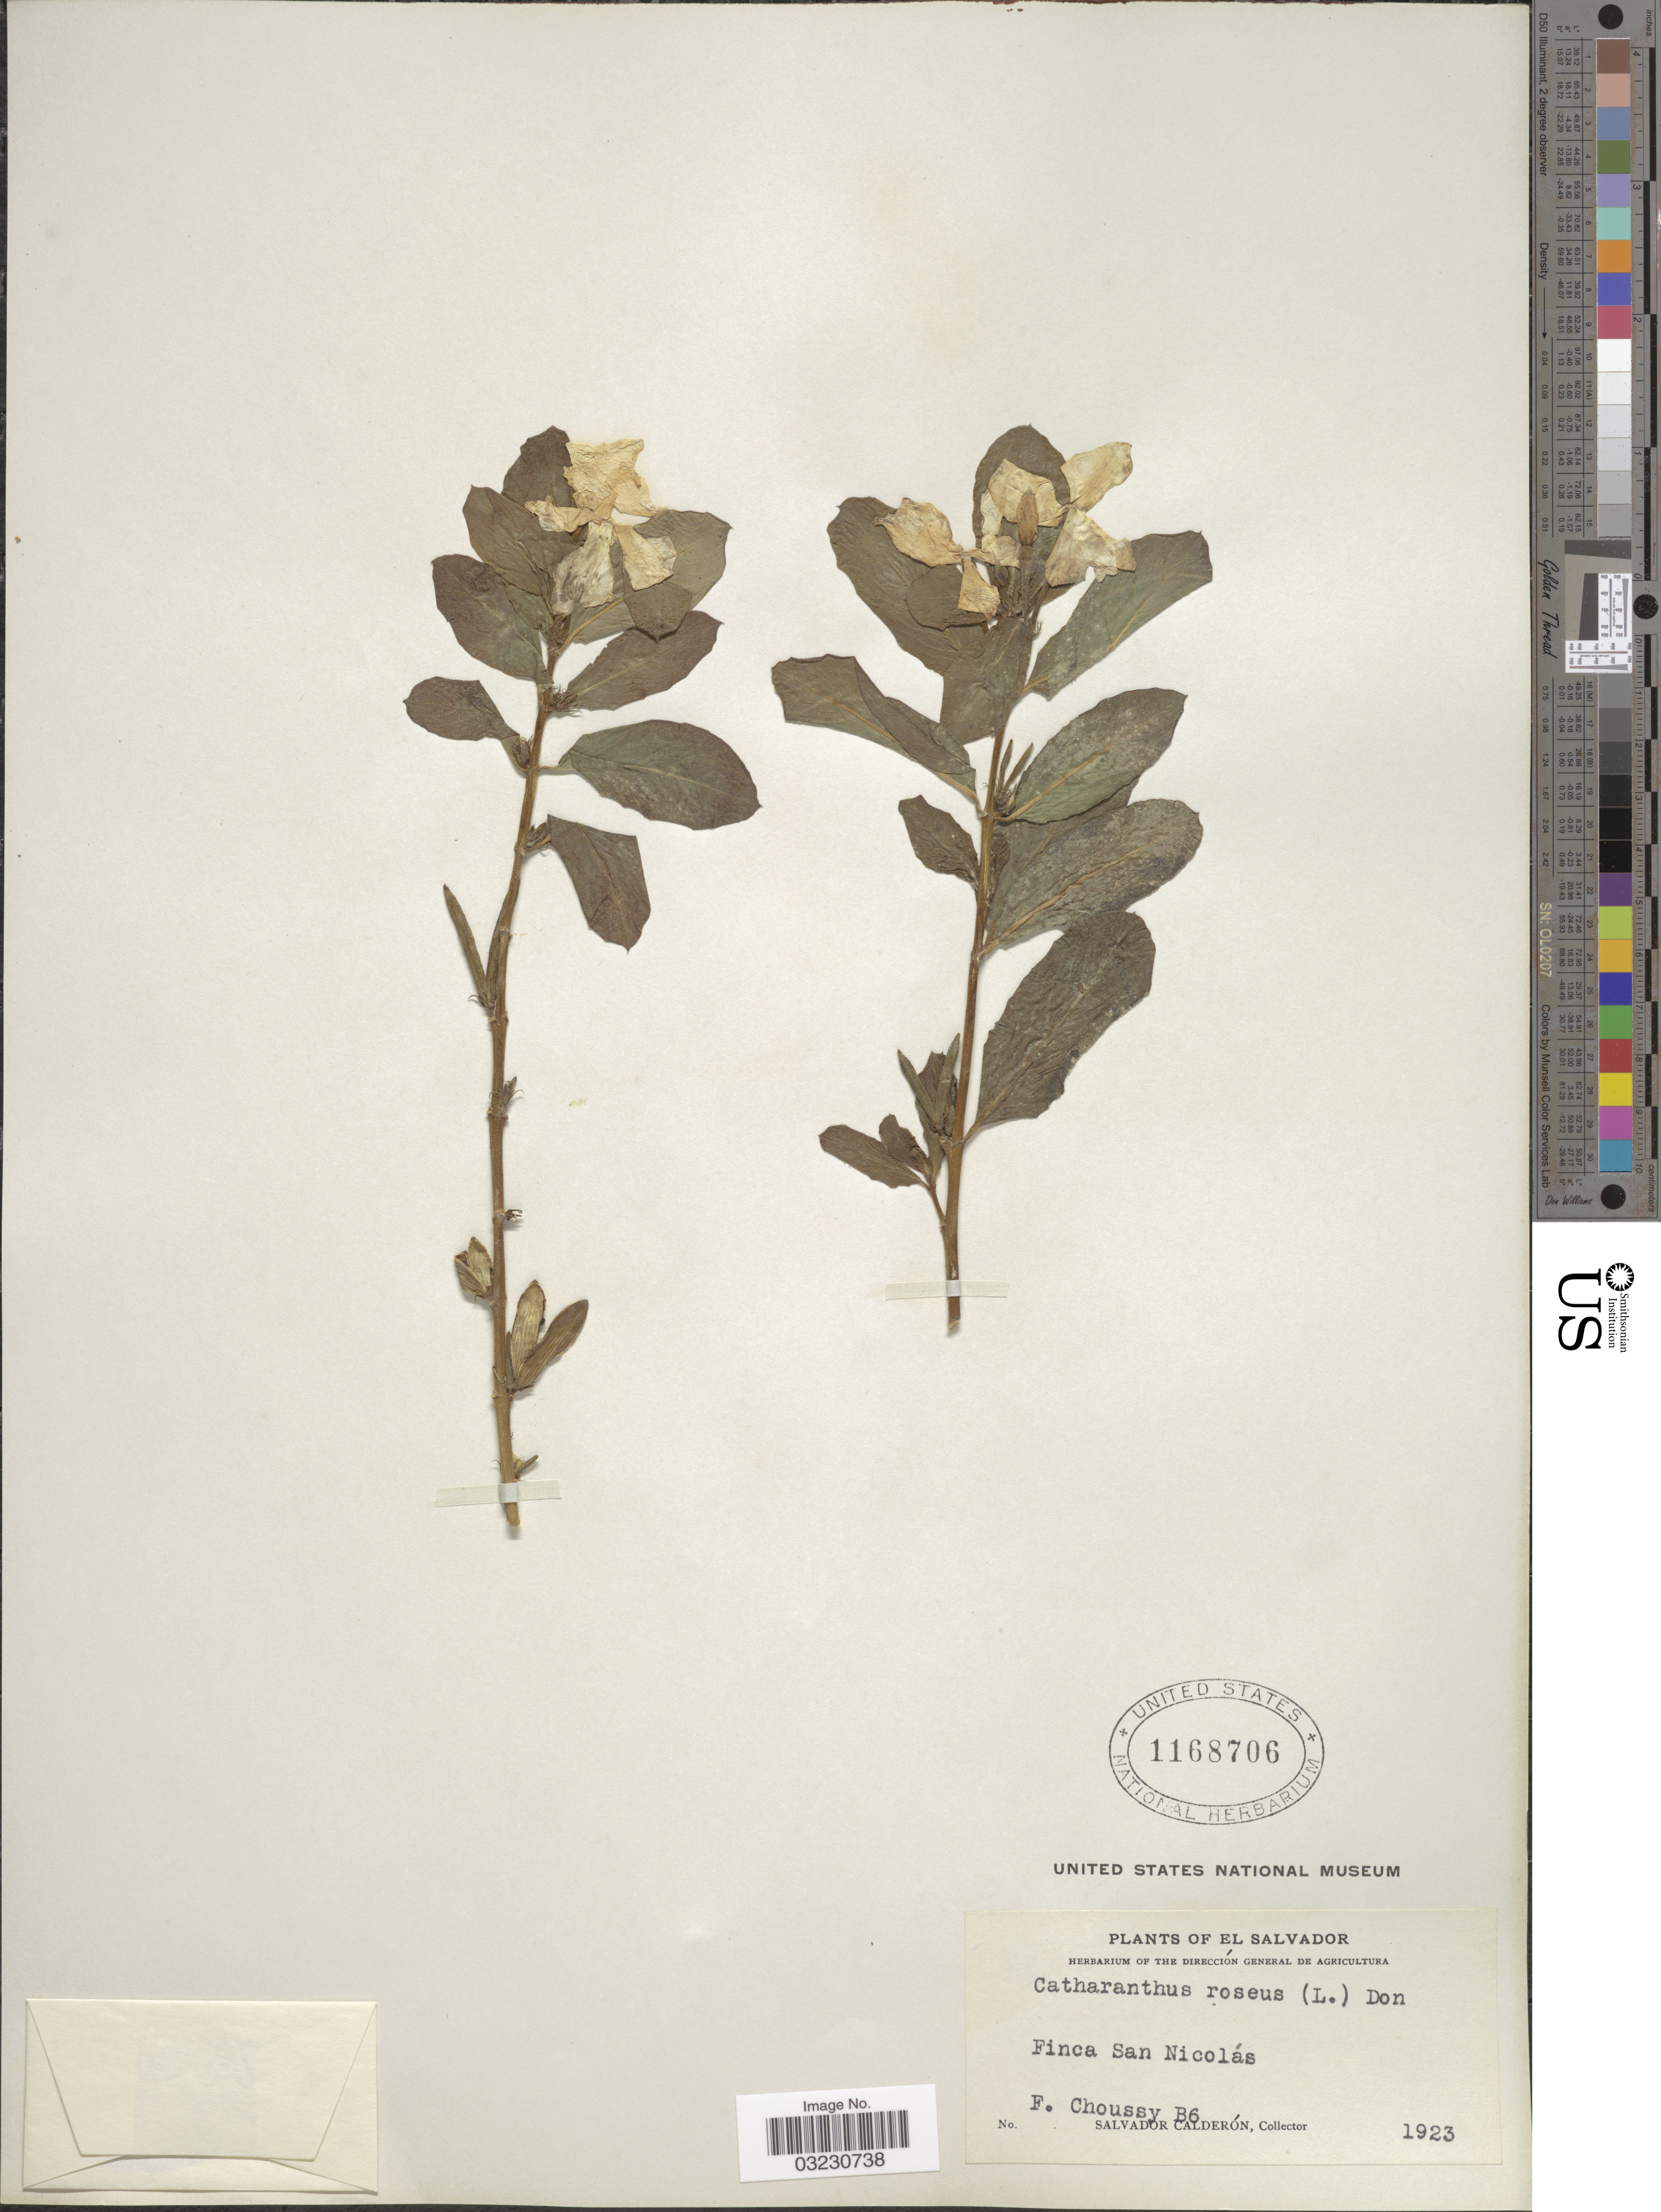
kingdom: Plantae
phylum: Tracheophyta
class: Magnoliopsida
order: Gentianales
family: Apocynaceae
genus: Catharanthus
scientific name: Catharanthus roseus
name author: (L.) G. Don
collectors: F. Choussy & S. Calderón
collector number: B6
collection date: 1923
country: El Salvador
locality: Finca San Nicolas.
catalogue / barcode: US 1168706